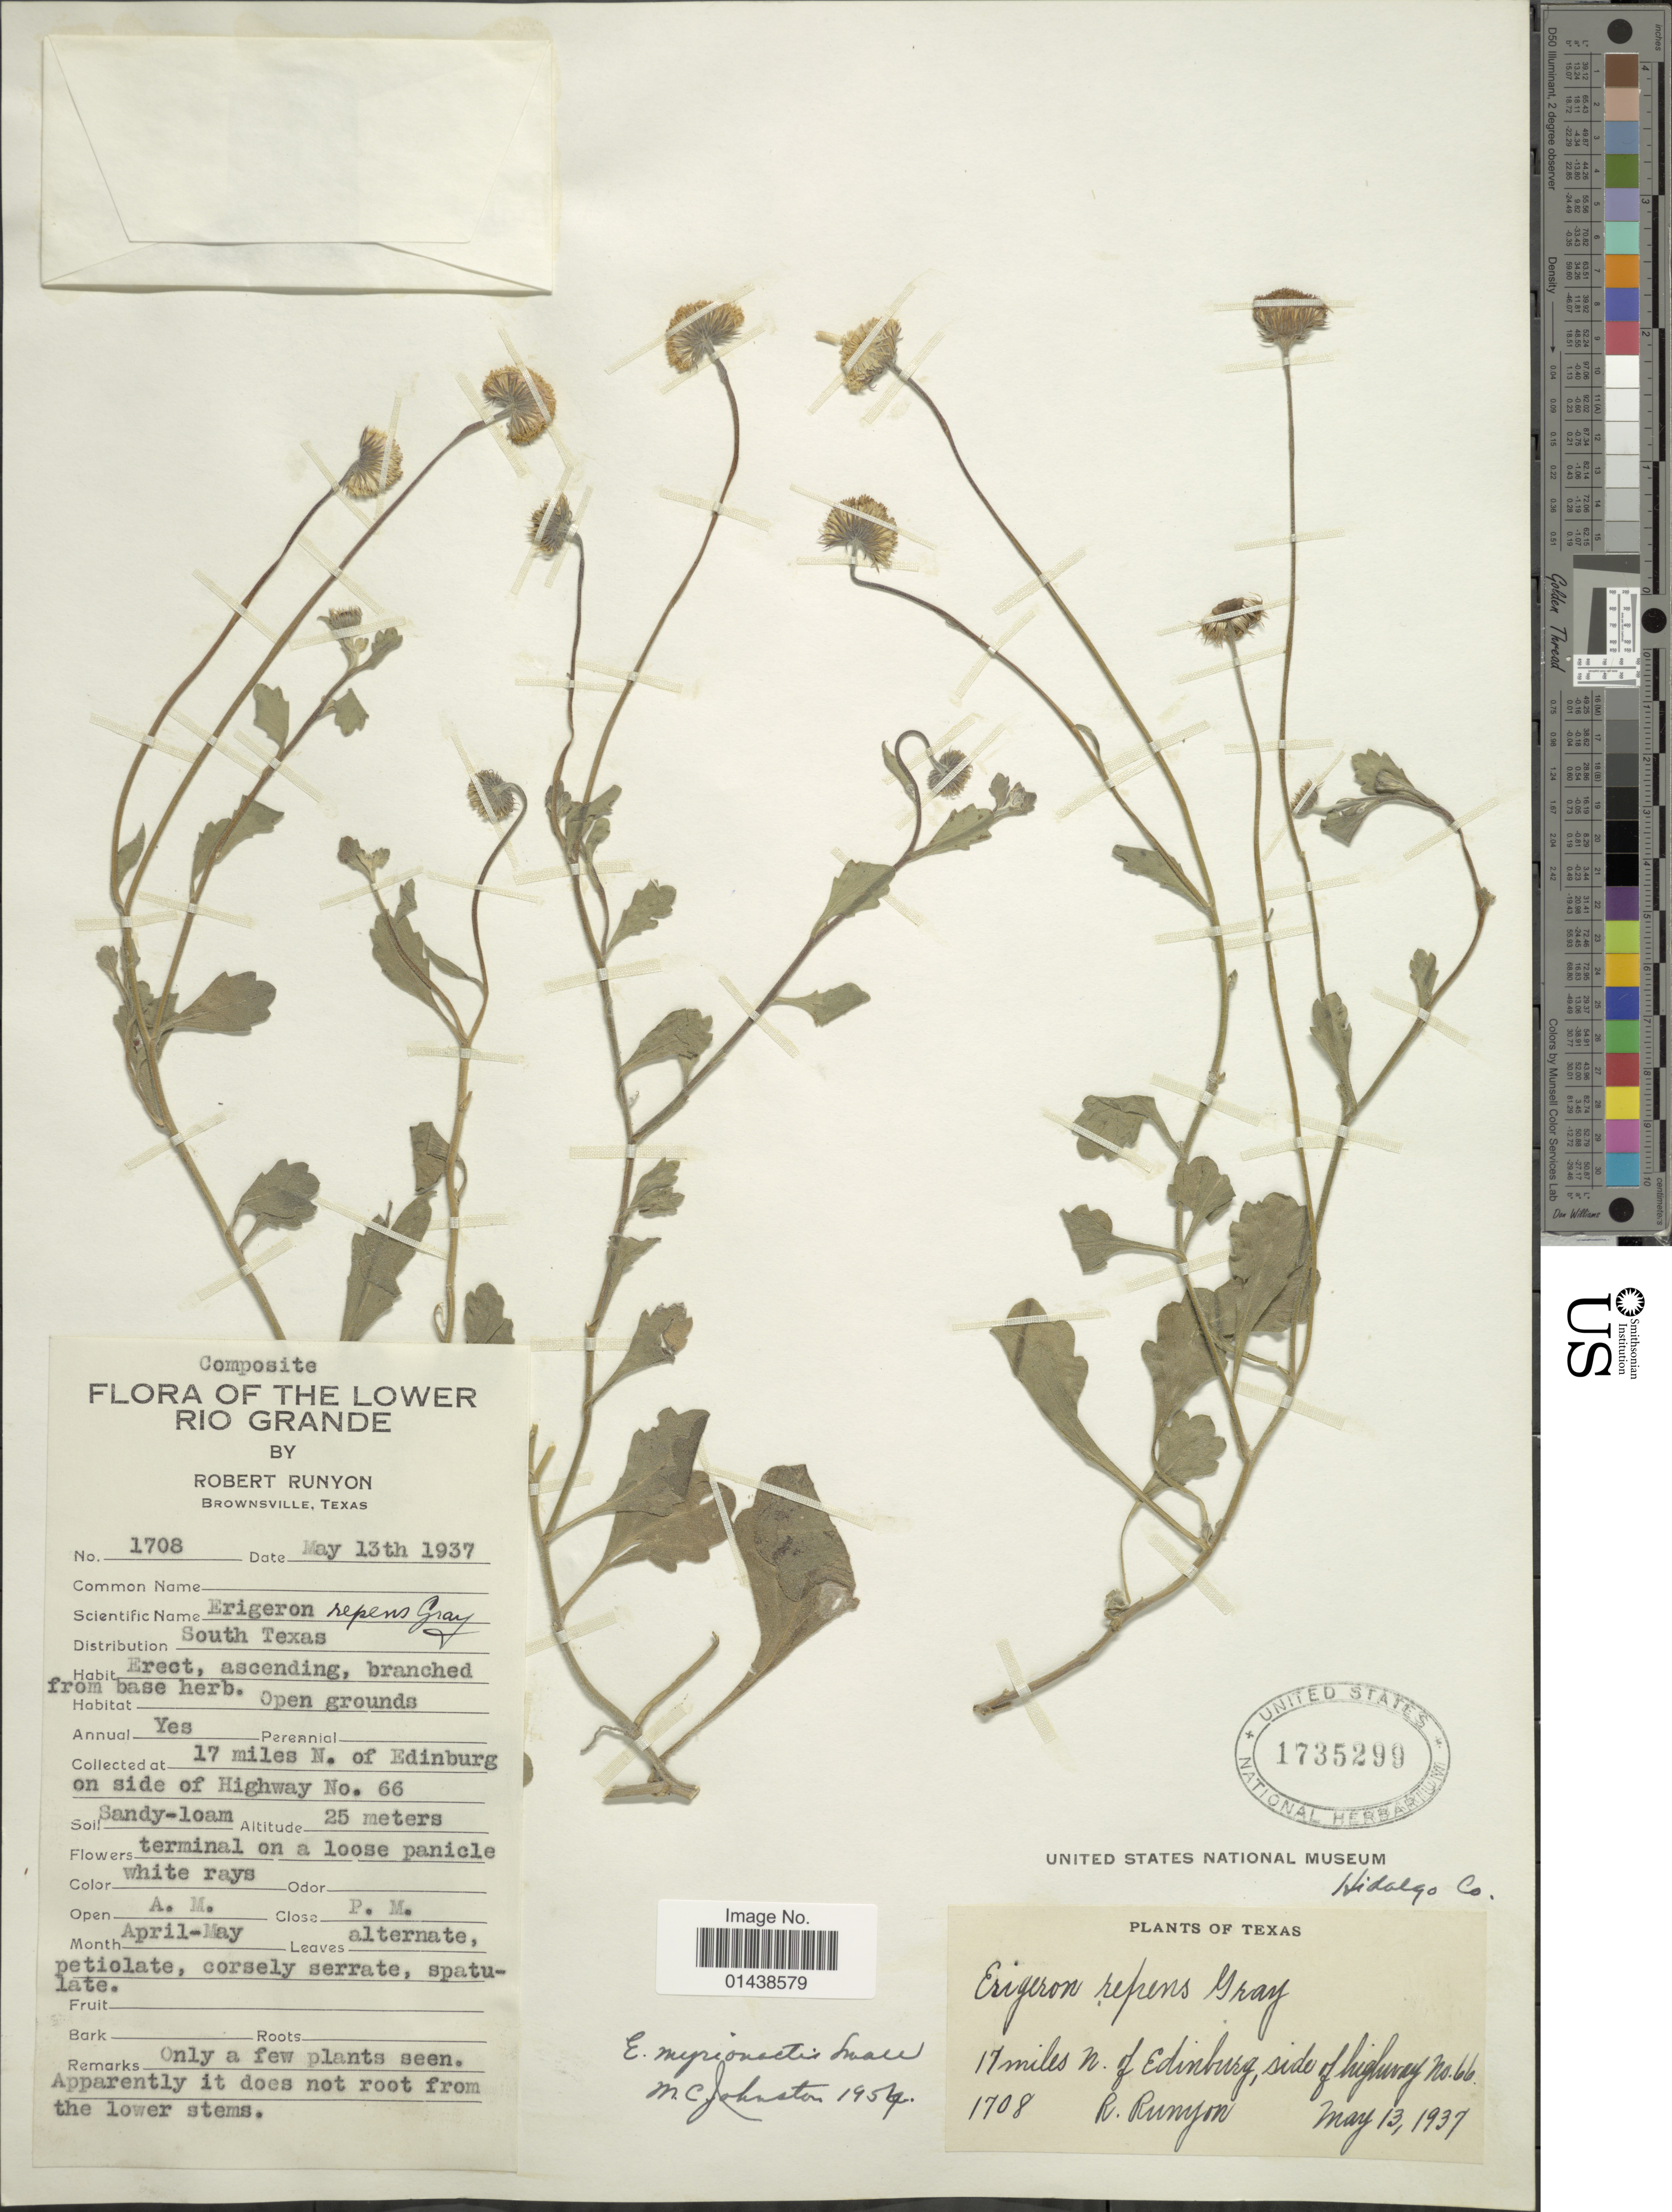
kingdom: Plantae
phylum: Tracheophyta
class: Magnoliopsida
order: Asterales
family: Asteraceae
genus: Erigeron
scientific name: Erigeron myrionactis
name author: Small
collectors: R. Runyon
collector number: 1708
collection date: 1937-05-13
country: United States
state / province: Texas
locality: Lower Rio Grande. 17 miles N. of Edinburg on side of highway No. 66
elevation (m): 25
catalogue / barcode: US 1735299